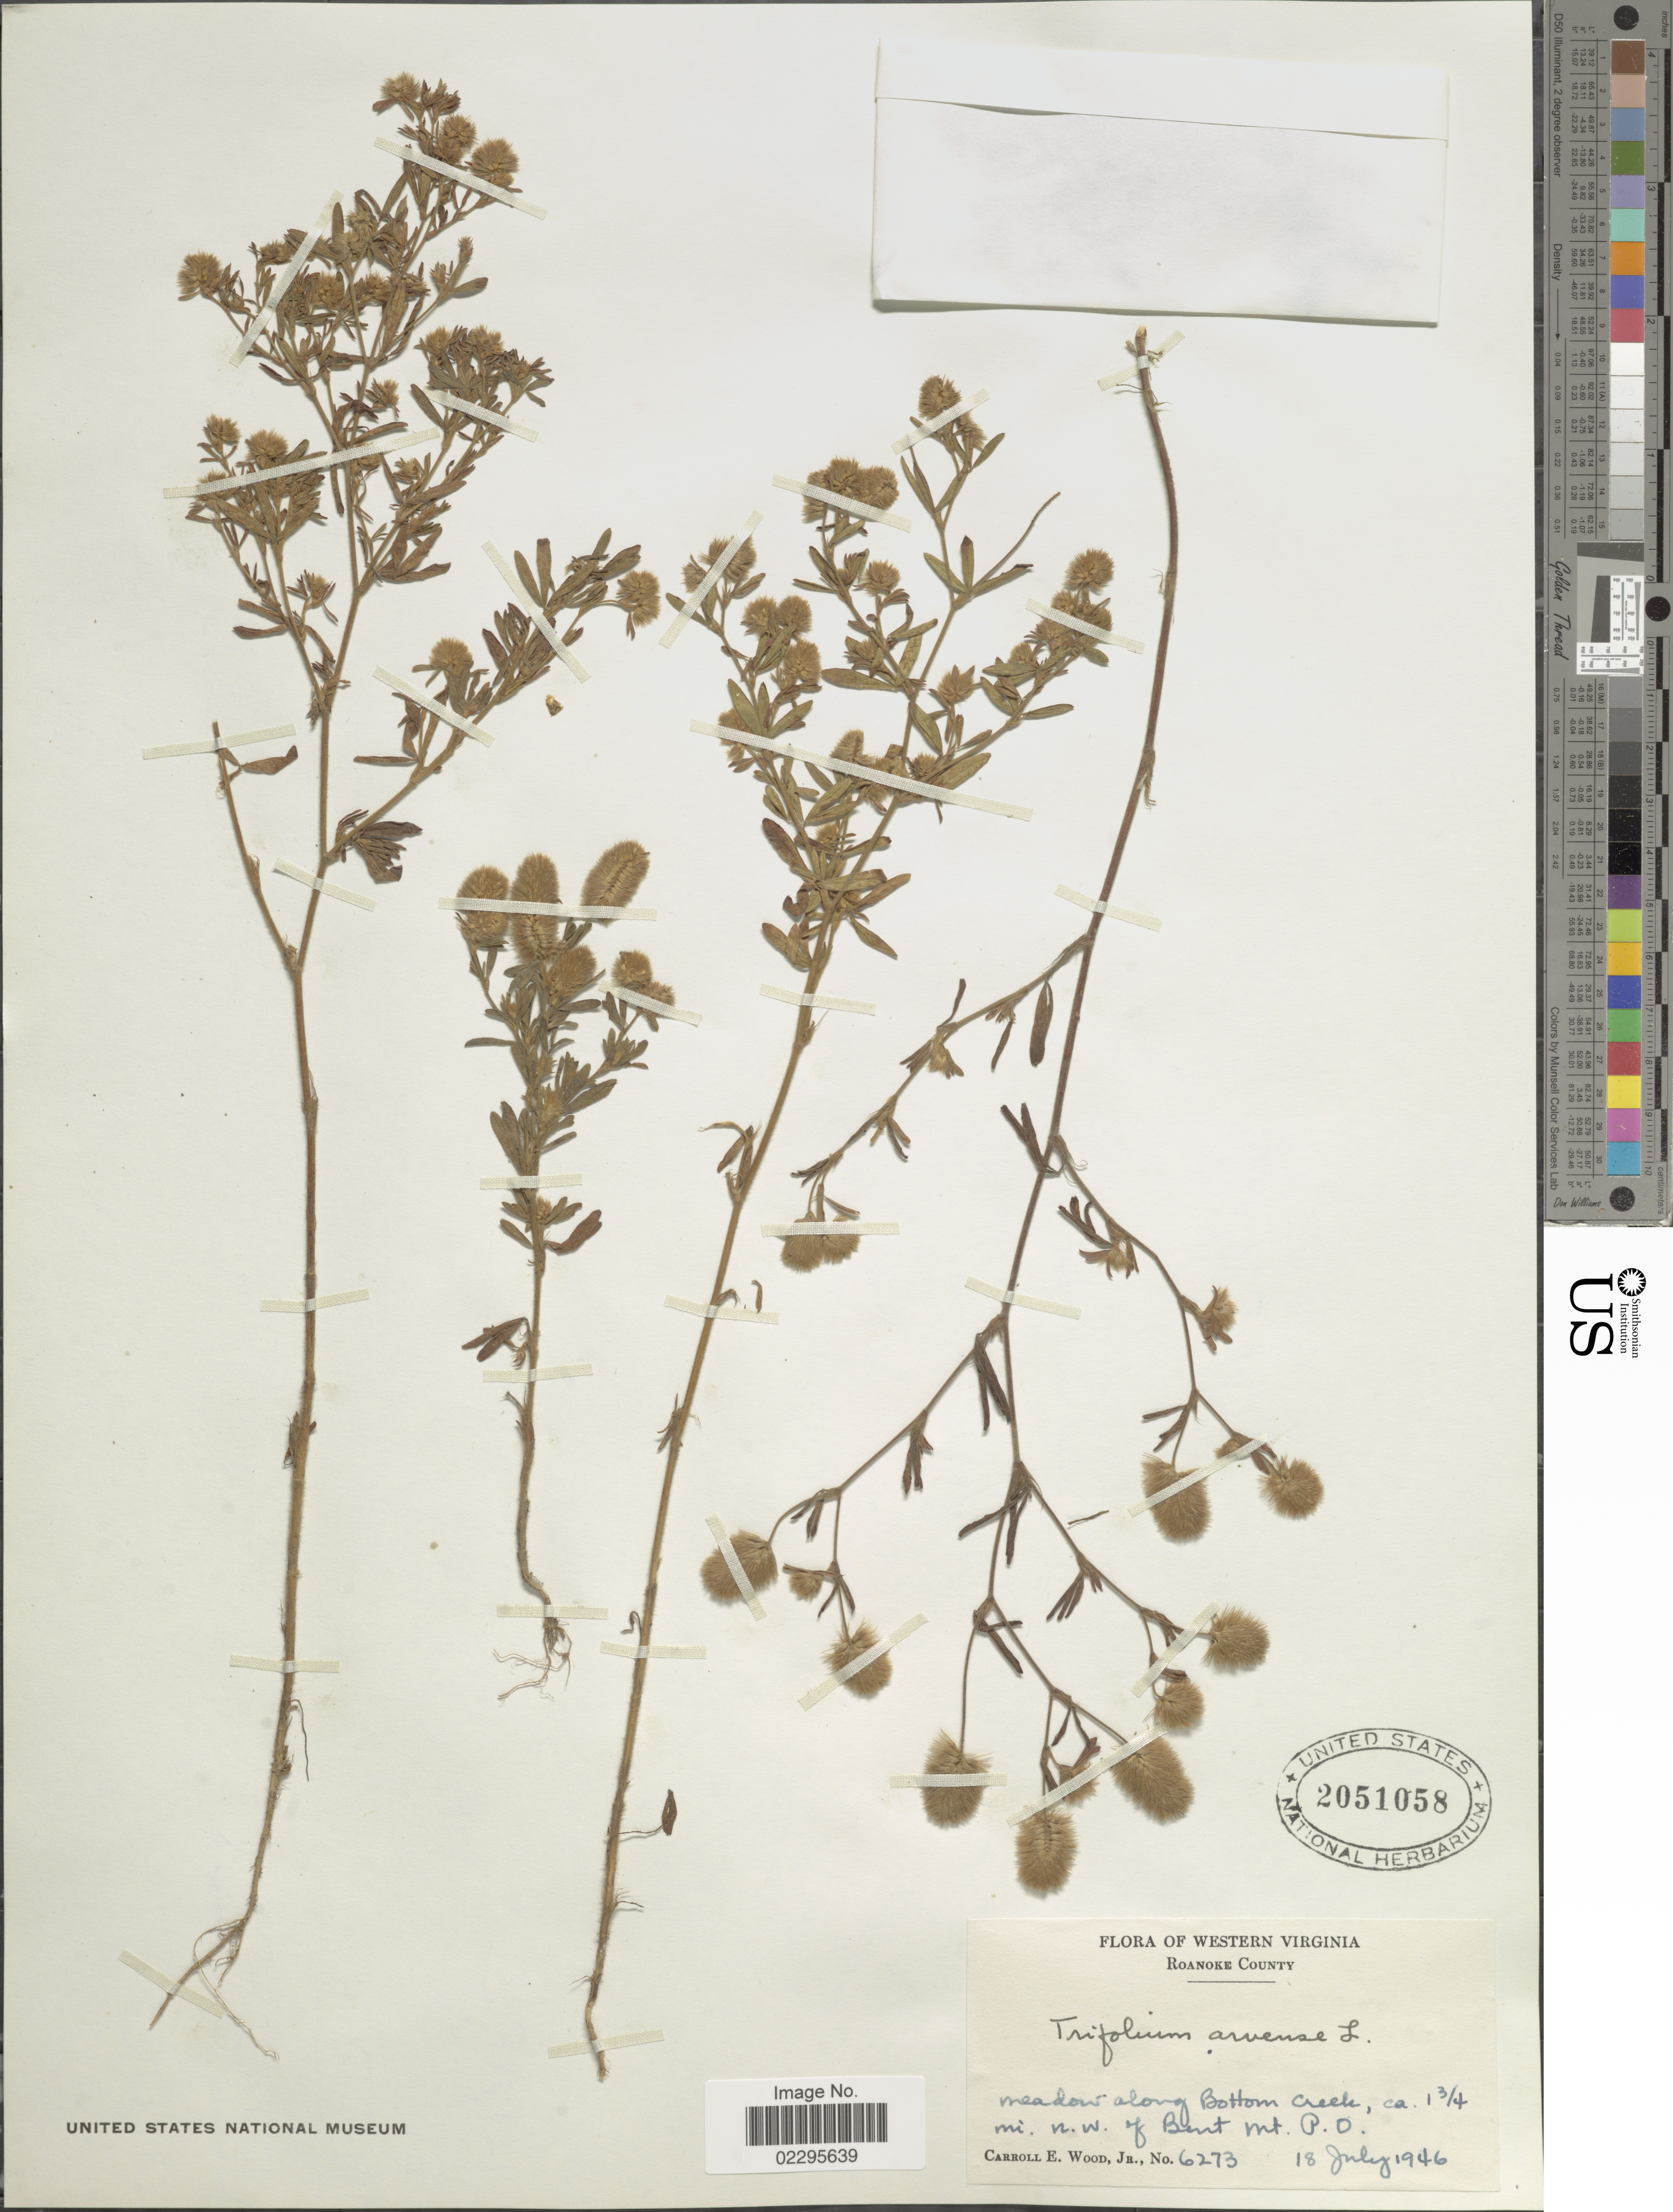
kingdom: Plantae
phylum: Tracheophyta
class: Magnoliopsida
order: Fabales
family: Fabaceae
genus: Trifolium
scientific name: Trifolium arvense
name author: L.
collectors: C. E. Wood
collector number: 6273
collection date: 1946-07-18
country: United States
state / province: Virginia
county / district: Randolph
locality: Roanoke County, meadow along Bottom Creek, ca. 1 3/4 mi. n.w. of Bent Mt. P.O.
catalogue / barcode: US 2051058